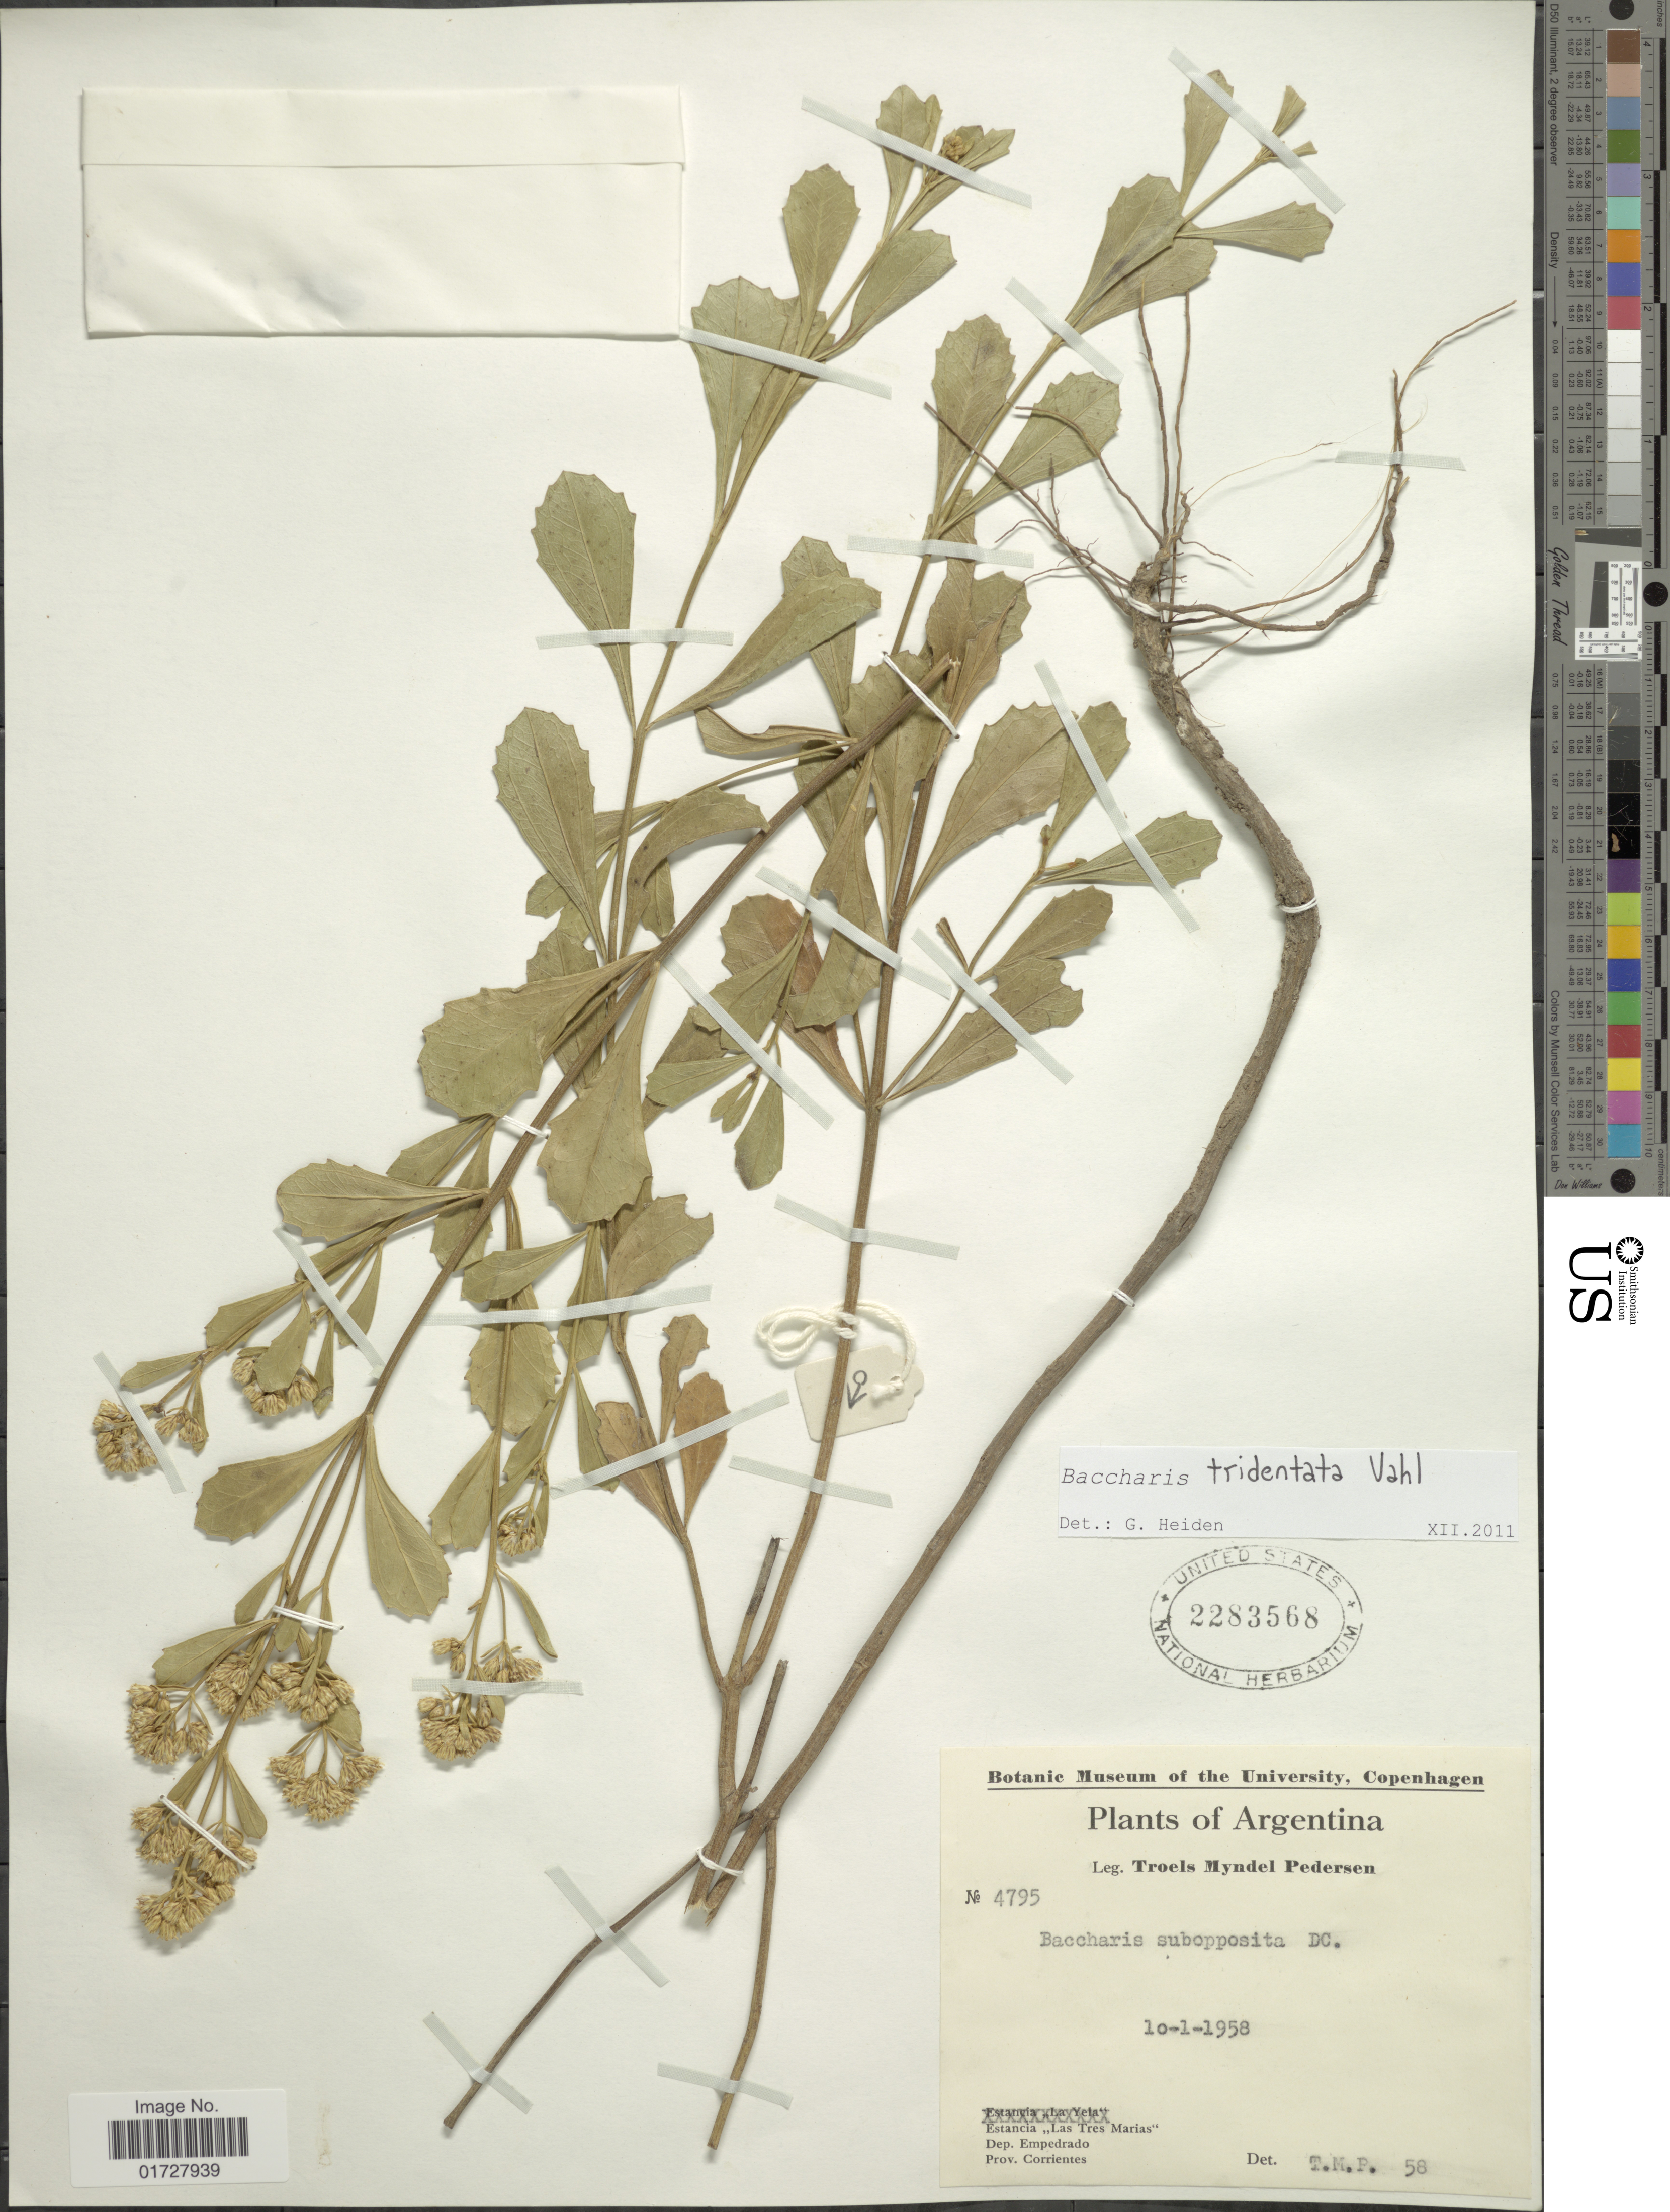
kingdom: Plantae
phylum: Tracheophyta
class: Magnoliopsida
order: Asterales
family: Asteraceae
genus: Baccharis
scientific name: Baccharis tridentata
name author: Vahl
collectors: T. Pederson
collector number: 4795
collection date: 1958-01-10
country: Argentina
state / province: Corrientes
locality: Estancia Las Tres Marias, Dep. Empedrado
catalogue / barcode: US 2283568